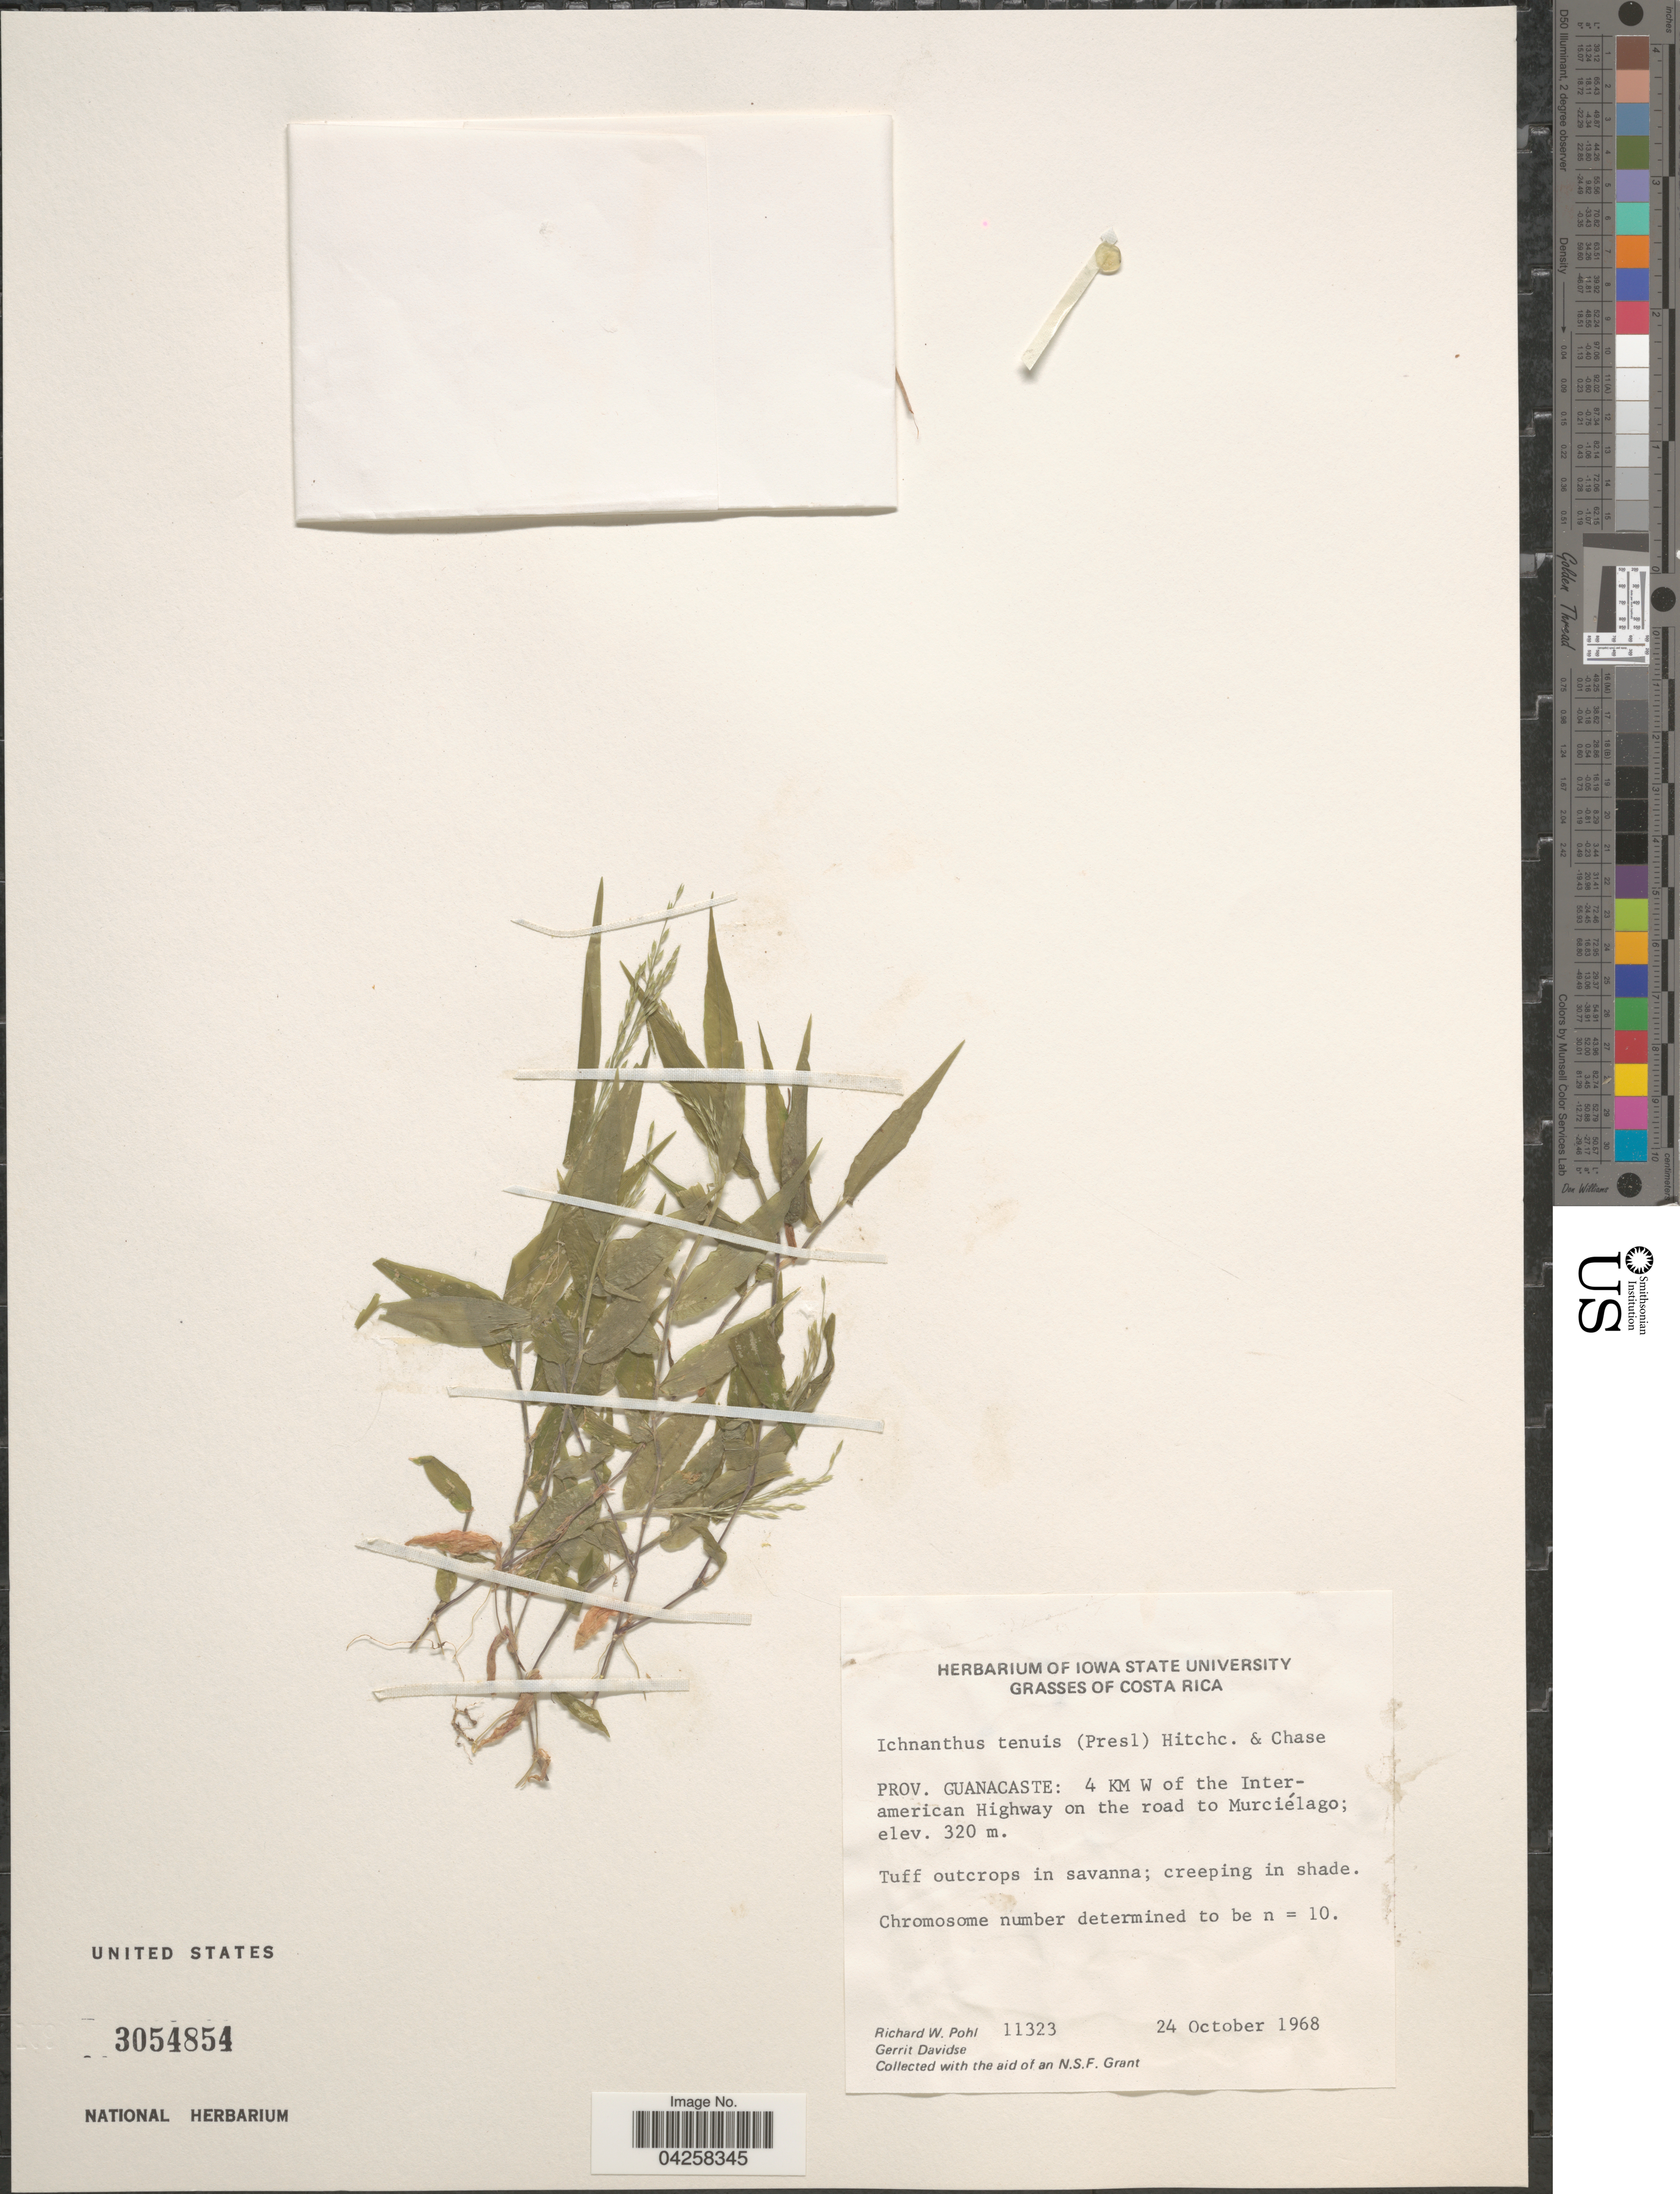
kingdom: Plantae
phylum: Tracheophyta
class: Liliopsida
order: Poales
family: Poaceae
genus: Ichnanthus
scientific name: Ichnanthus tenuis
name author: (J. Presl) Hitchc. & Chase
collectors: R. W. Pohl & G. Davidse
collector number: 11323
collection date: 1968-10-24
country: Costa Rica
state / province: Guanacaste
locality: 4 KM W of the Interamerican Highway on the road to Murciélago.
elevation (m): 320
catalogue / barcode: US 3054854